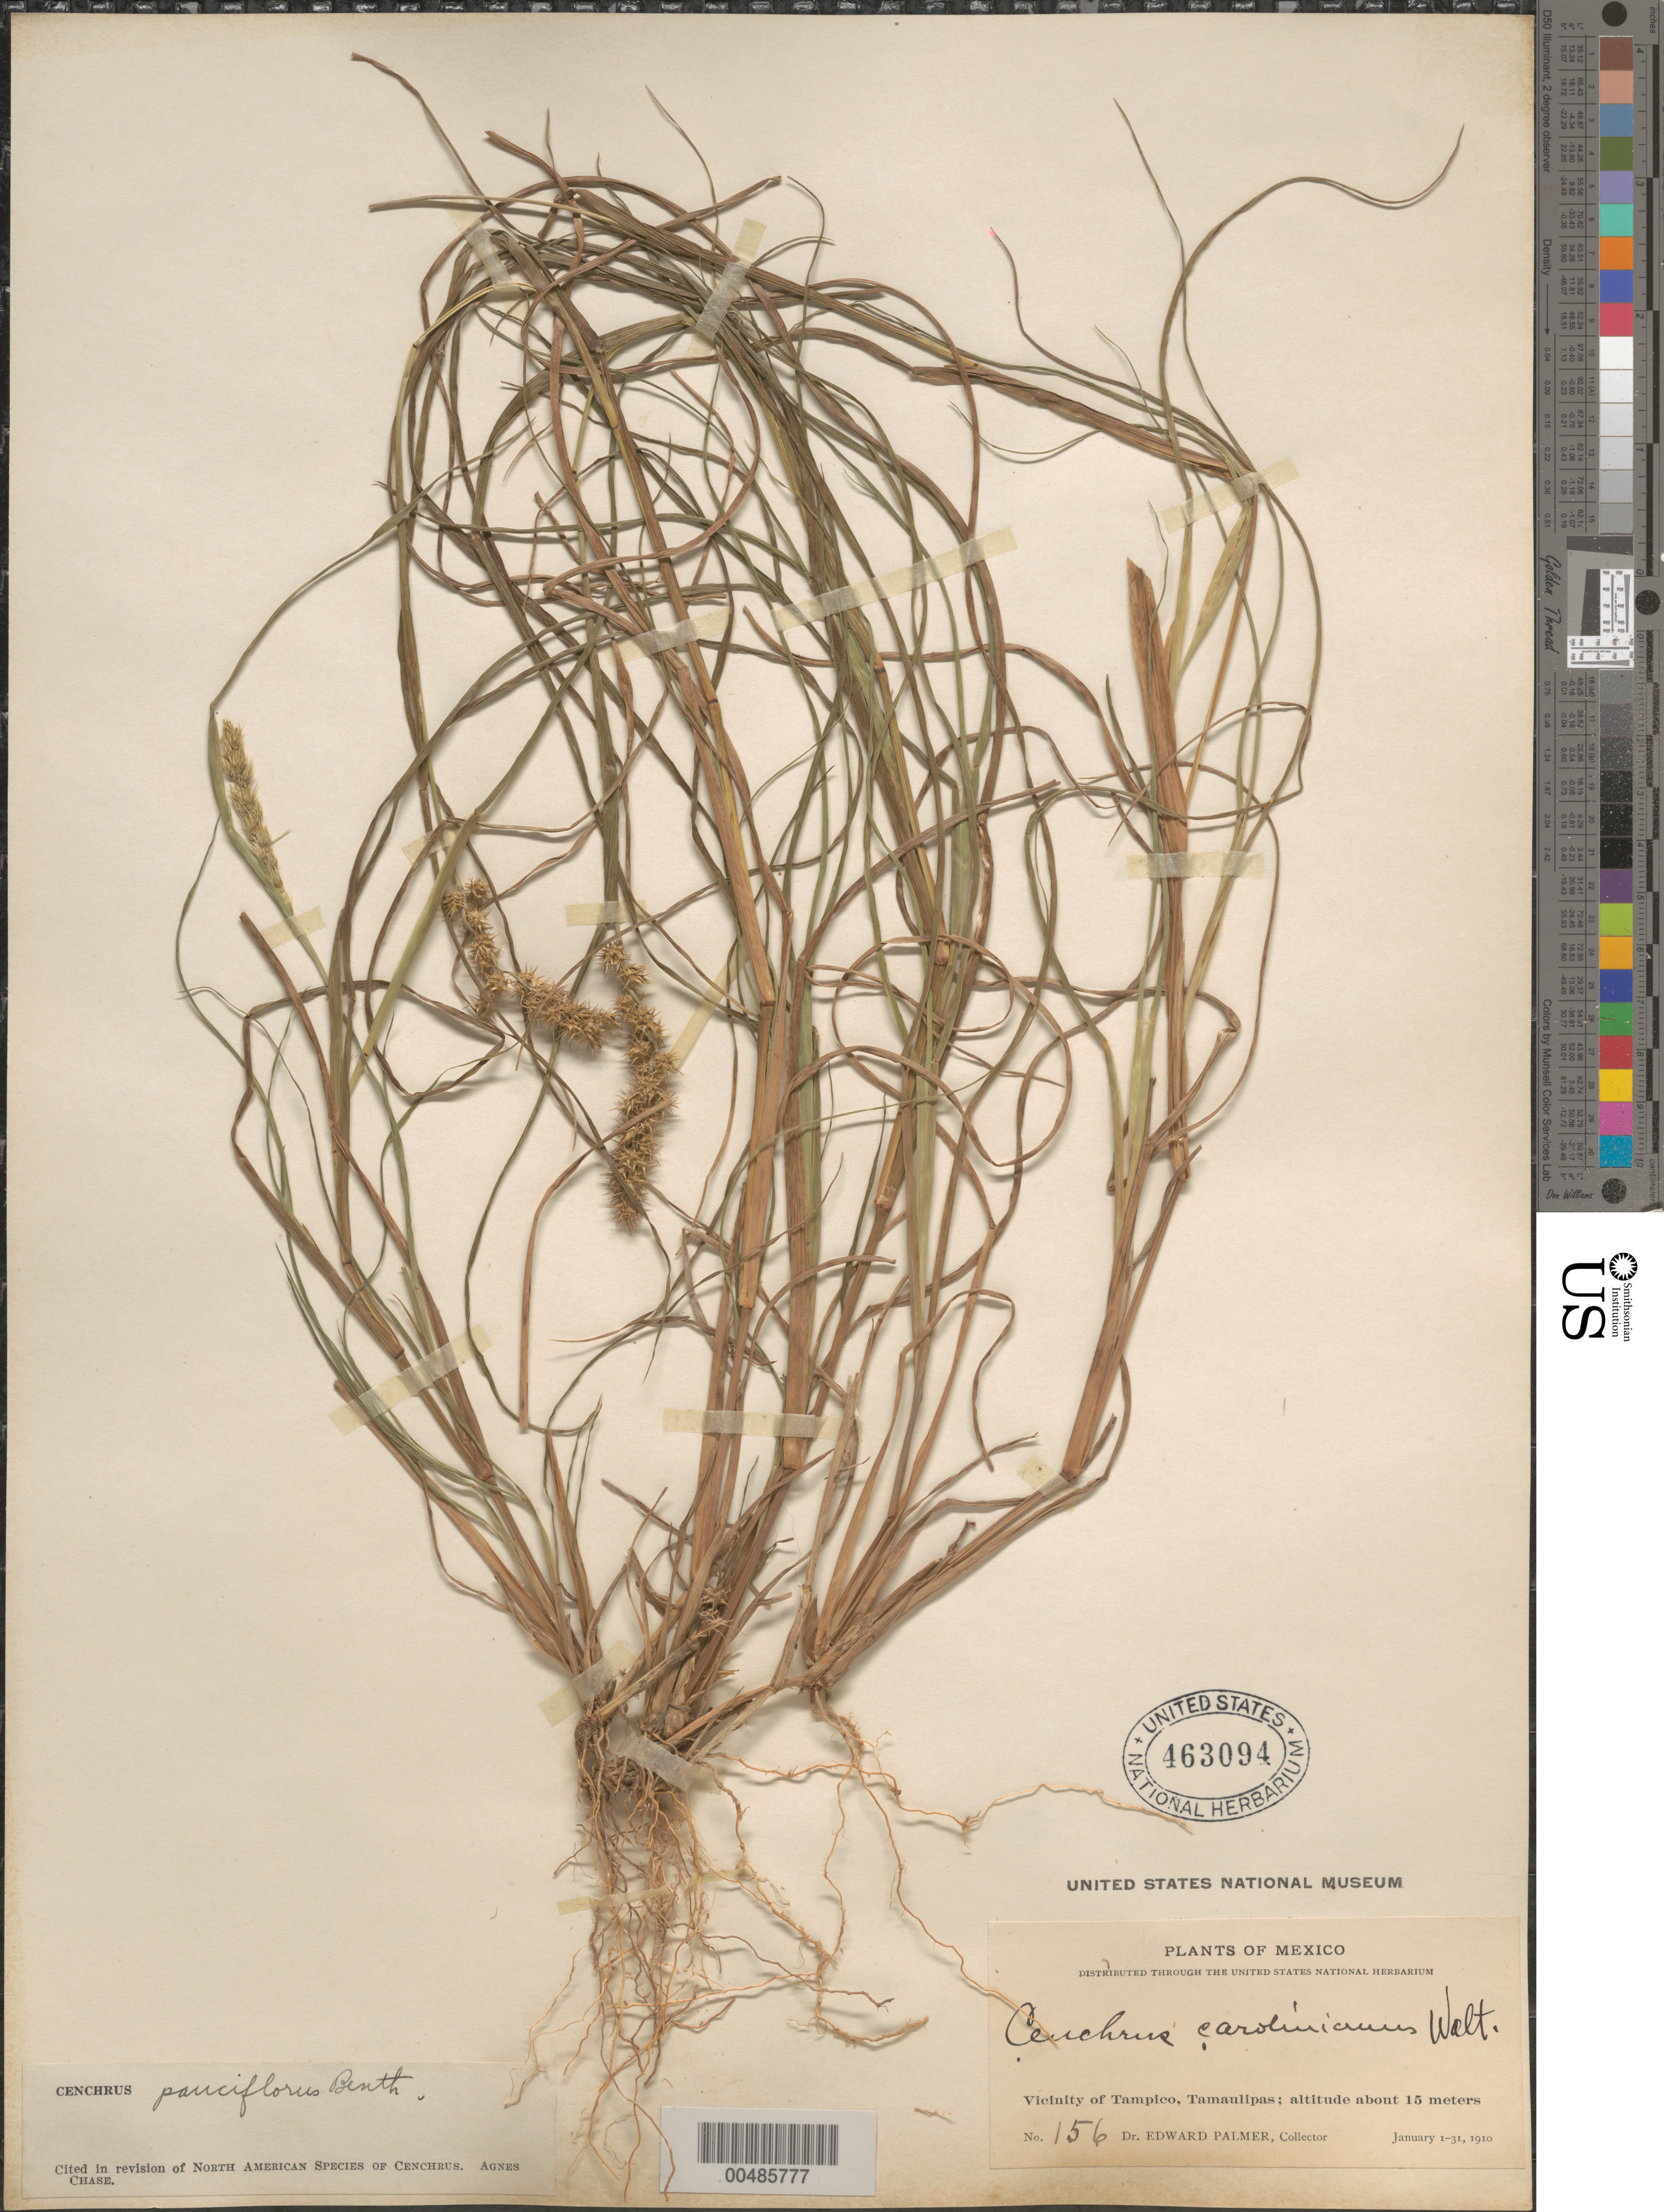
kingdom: Plantae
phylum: Tracheophyta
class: Liliopsida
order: Poales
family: Poaceae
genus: Cenchrus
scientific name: Cenchrus incertus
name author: M.A. Curtis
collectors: E. Palmer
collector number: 156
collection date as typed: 1 Jan 1910 to 31 Jan 1910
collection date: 1910-01-01/1910-01-31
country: Mexico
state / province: Tamaulipas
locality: Vicinity of Tampico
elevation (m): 15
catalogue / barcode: US 463094